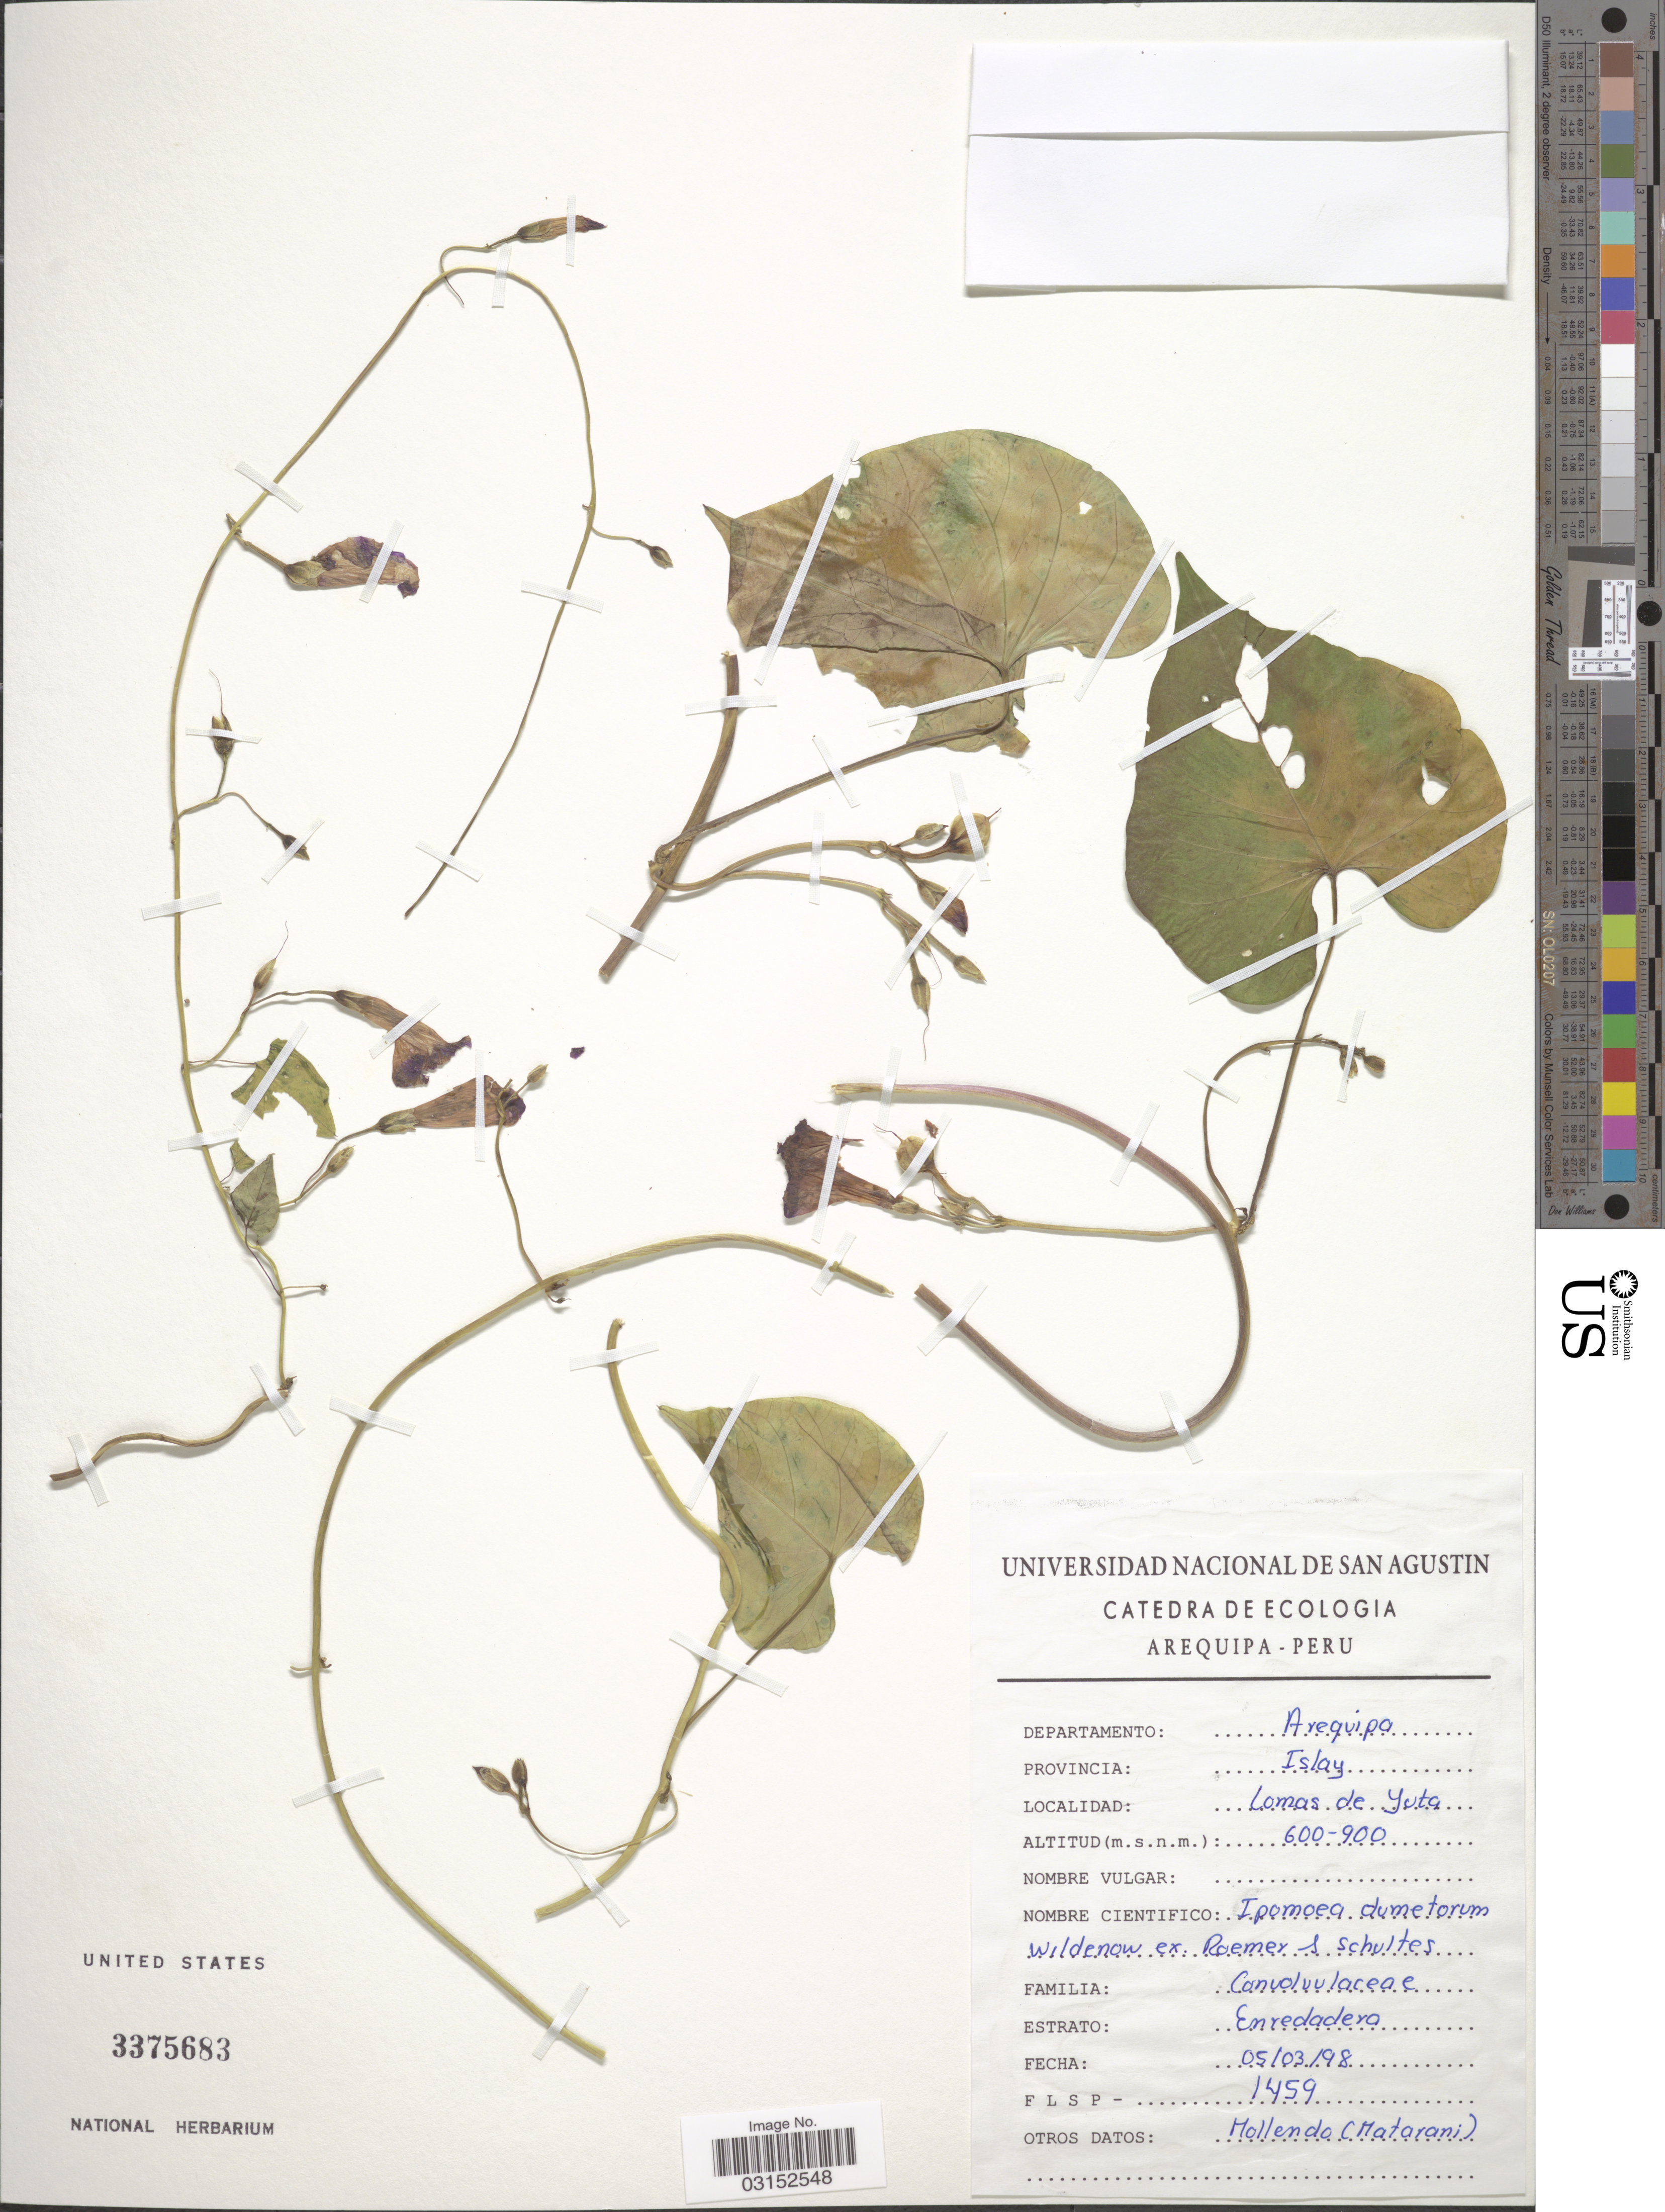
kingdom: Plantae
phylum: Tracheophyta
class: Magnoliopsida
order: Solanales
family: Convolvulaceae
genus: Ipomoea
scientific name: Ipomoea dumetorum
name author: Willd.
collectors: -. Mollendo & Matarani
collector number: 1459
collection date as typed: Transcribed d/m/y: 5/3/98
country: Peru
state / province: Arequipa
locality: Departamento: Arequipa, Provincia: Islay, Lomas de Yota.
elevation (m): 600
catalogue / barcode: US 3375683